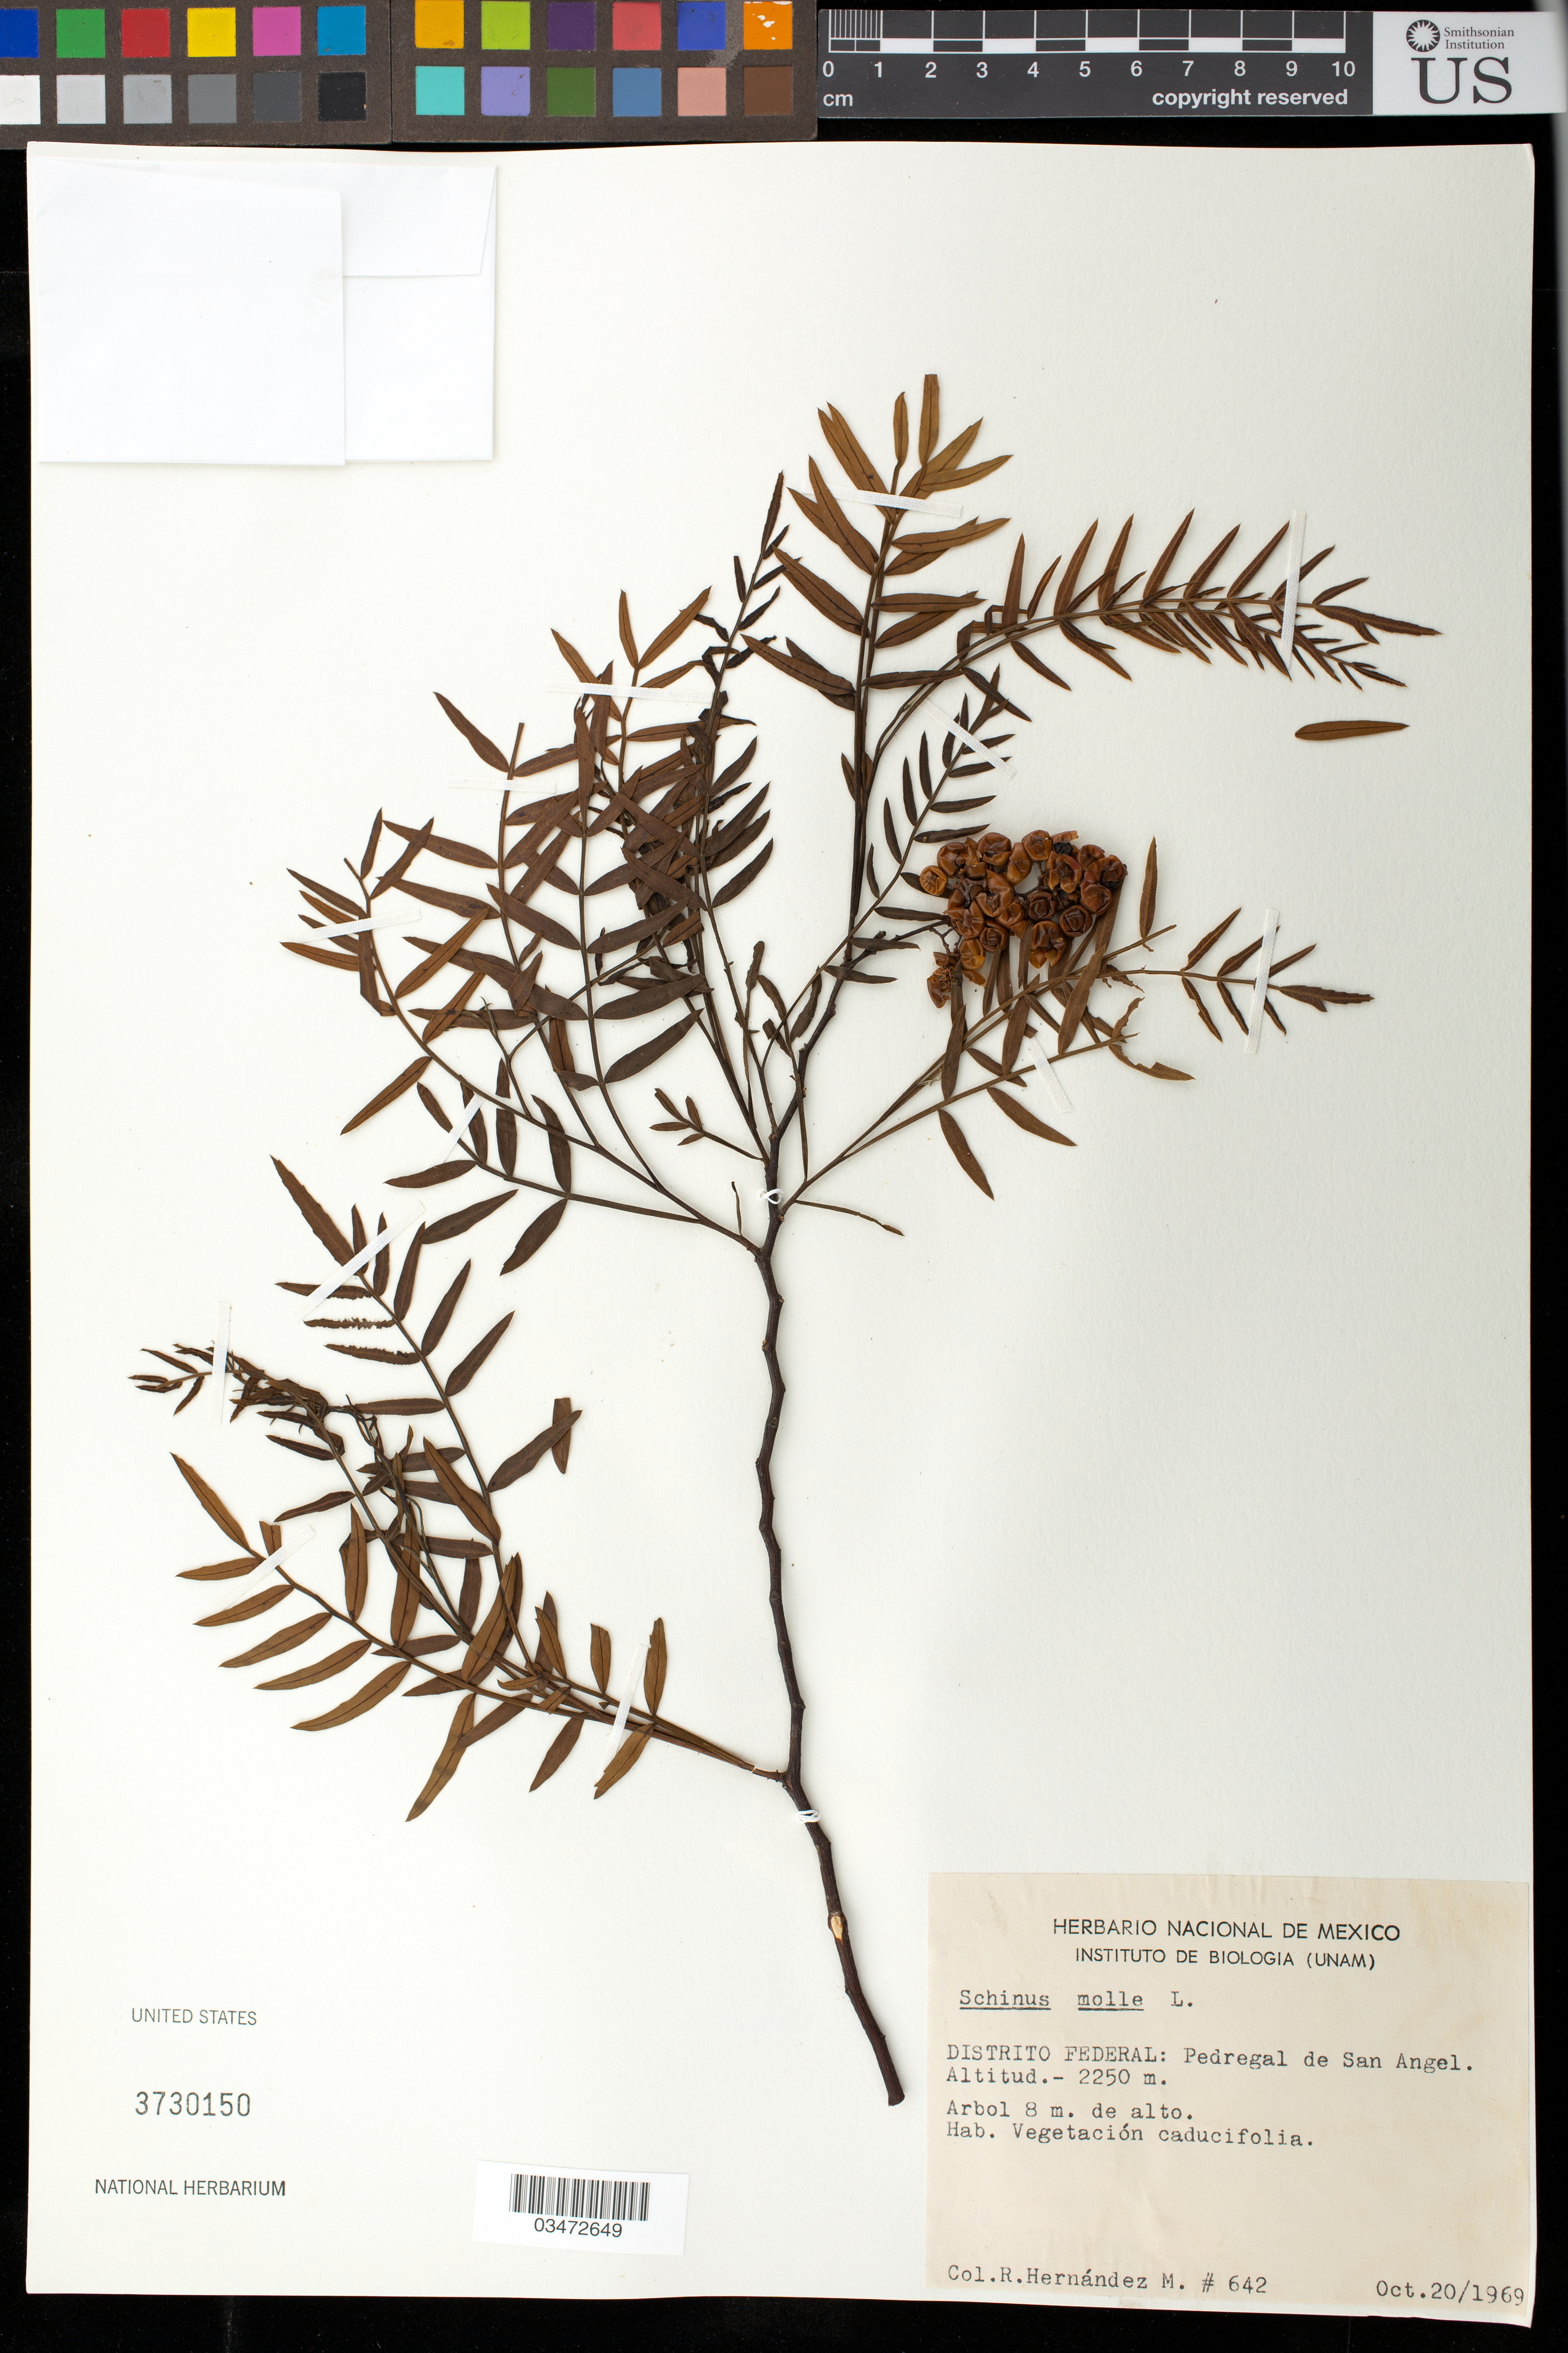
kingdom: Plantae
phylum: Tracheophyta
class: Magnoliopsida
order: Sapindales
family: Anacardiaceae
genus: Schinus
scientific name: Schinus areira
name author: L.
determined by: Mitchell, J. D.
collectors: R. Hernández M.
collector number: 642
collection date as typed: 8 Aug 1969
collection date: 1969-08-08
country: Mexico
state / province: Distrito Federal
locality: Pedregal de San Angel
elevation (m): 2250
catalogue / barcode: US 3730150